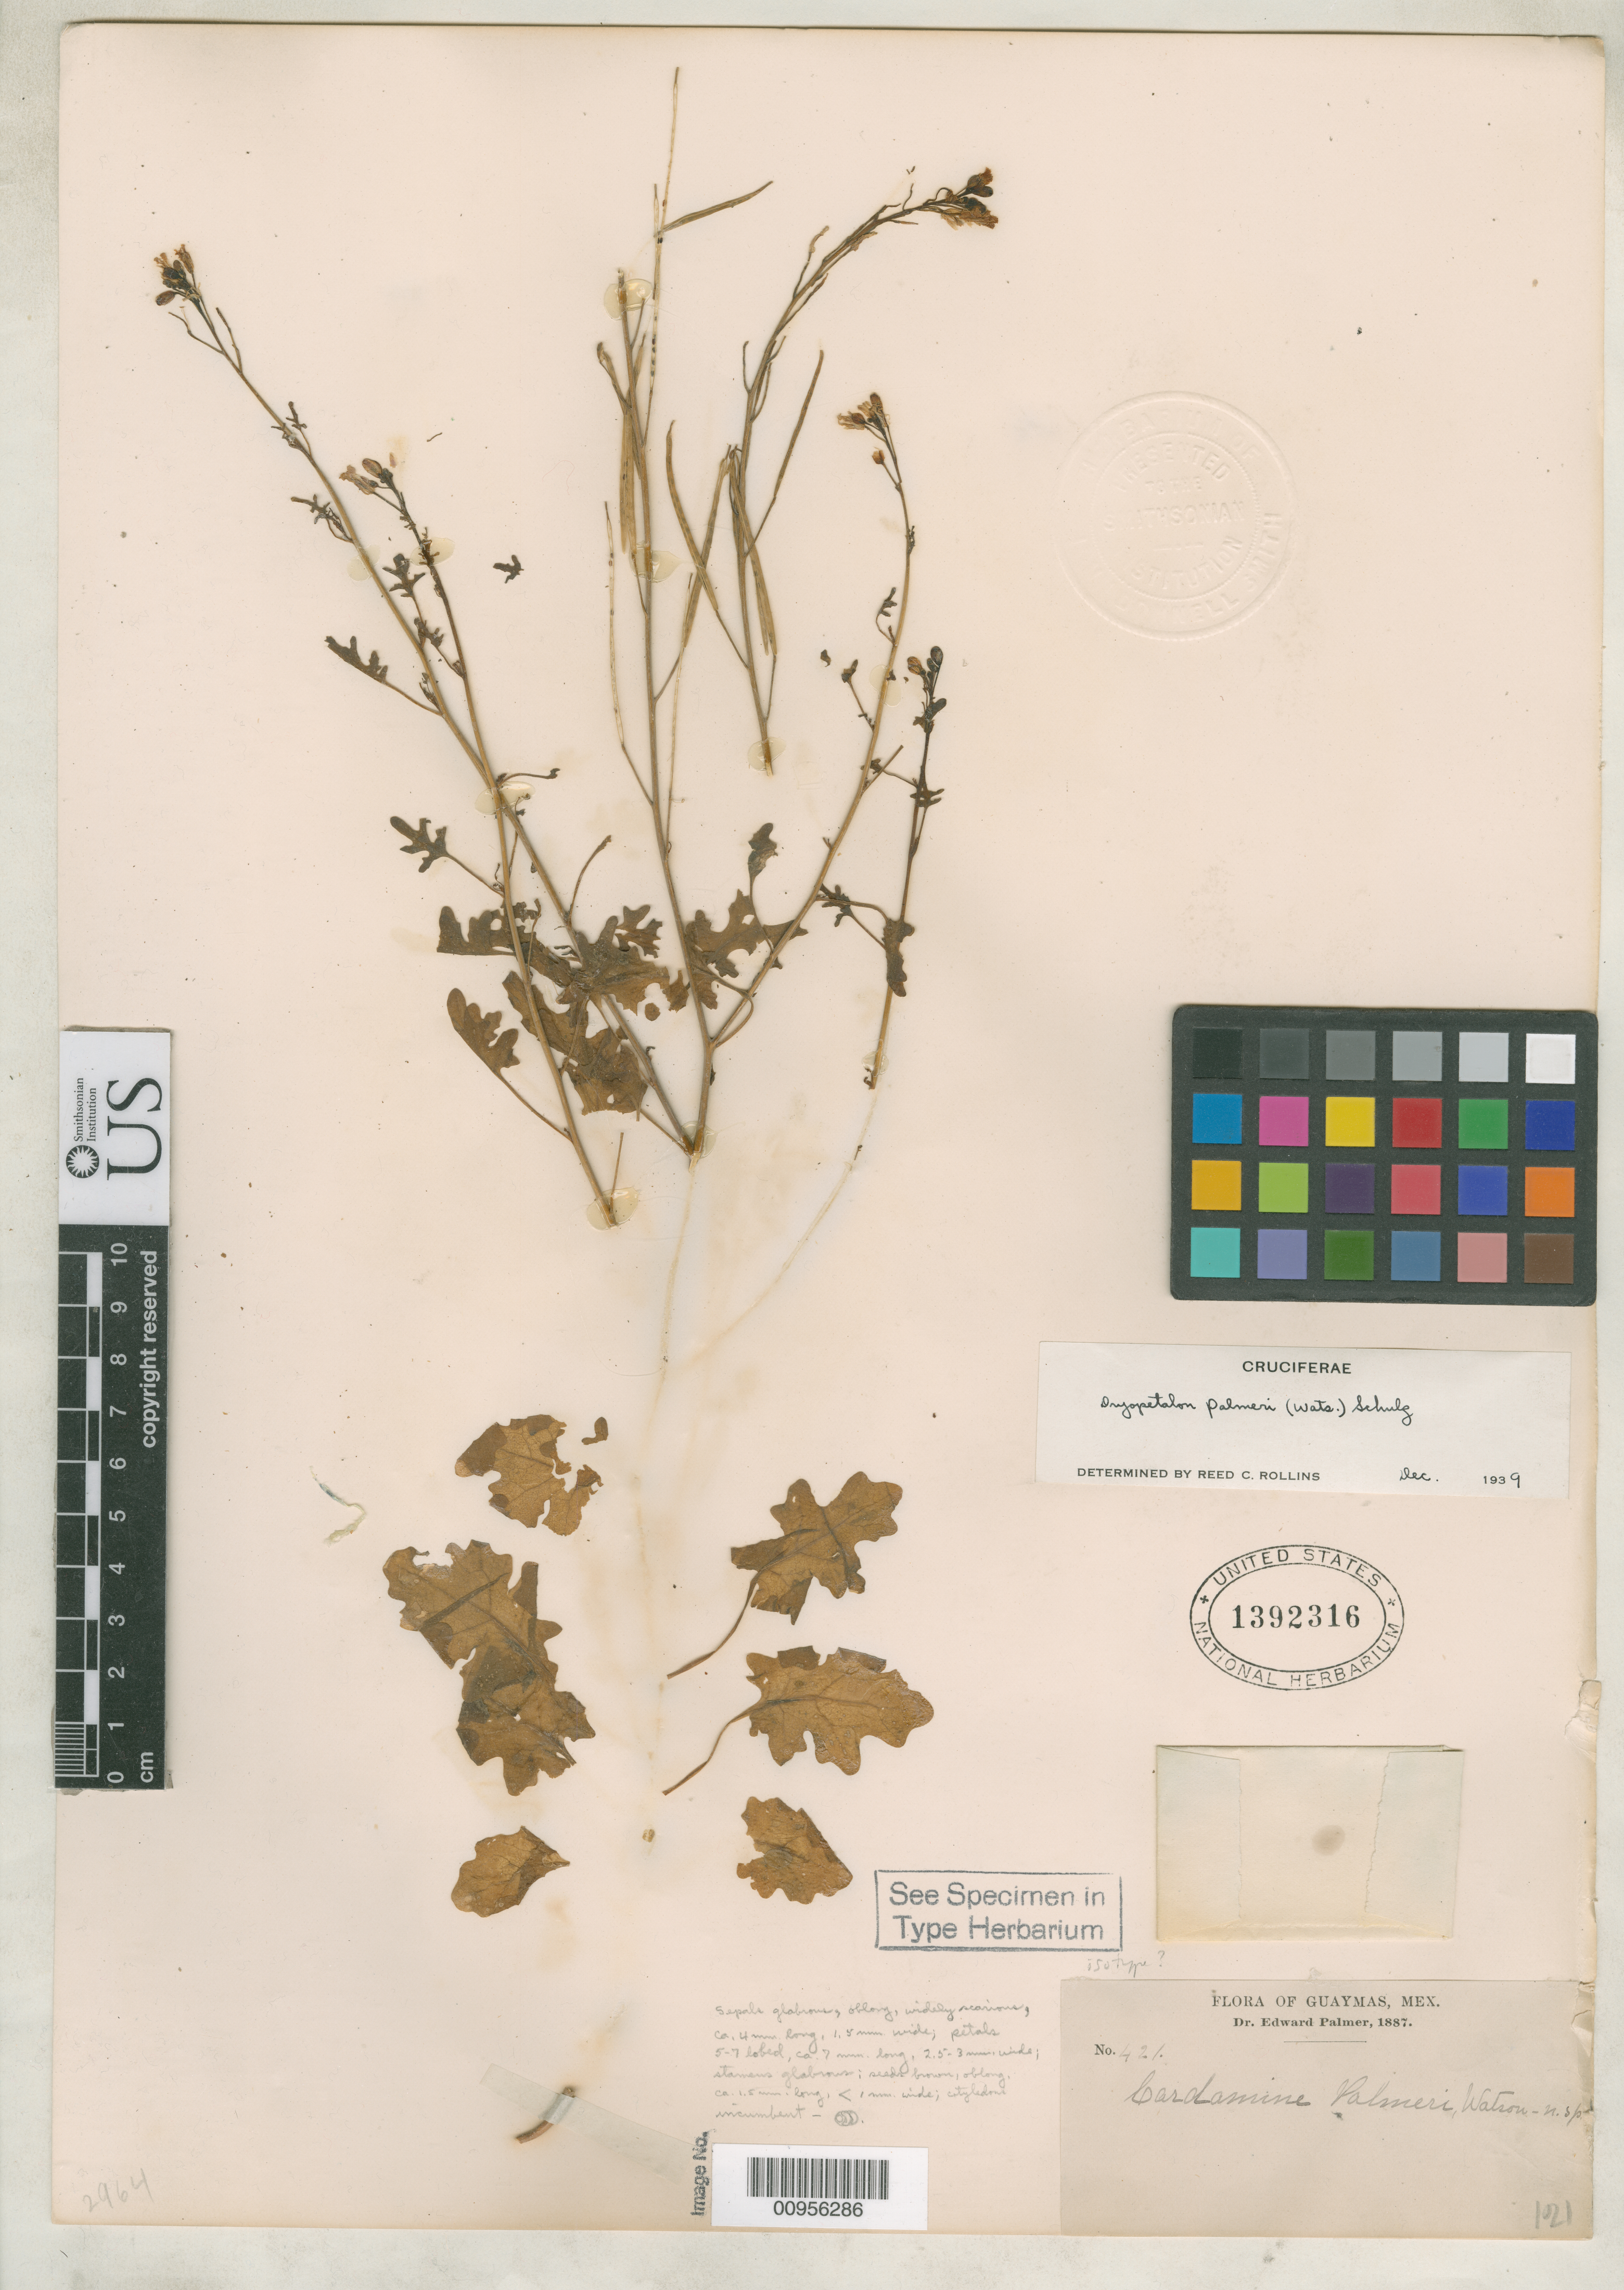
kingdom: Plantae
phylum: Tracheophyta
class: Magnoliopsida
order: Brassicales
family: Brassicaceae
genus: Cardamine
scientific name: Cardamine palmeri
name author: S. Watson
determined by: Rollins, Reed C., (GH), Harvard University Herbaria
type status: Isotype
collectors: E. Palmer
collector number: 421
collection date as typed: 1887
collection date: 1887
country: Mexico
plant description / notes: Specimen ex John Donnell Smith herbarium. Same collection number and year as type, but "Flora of Guaymas".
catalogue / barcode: US 1392316